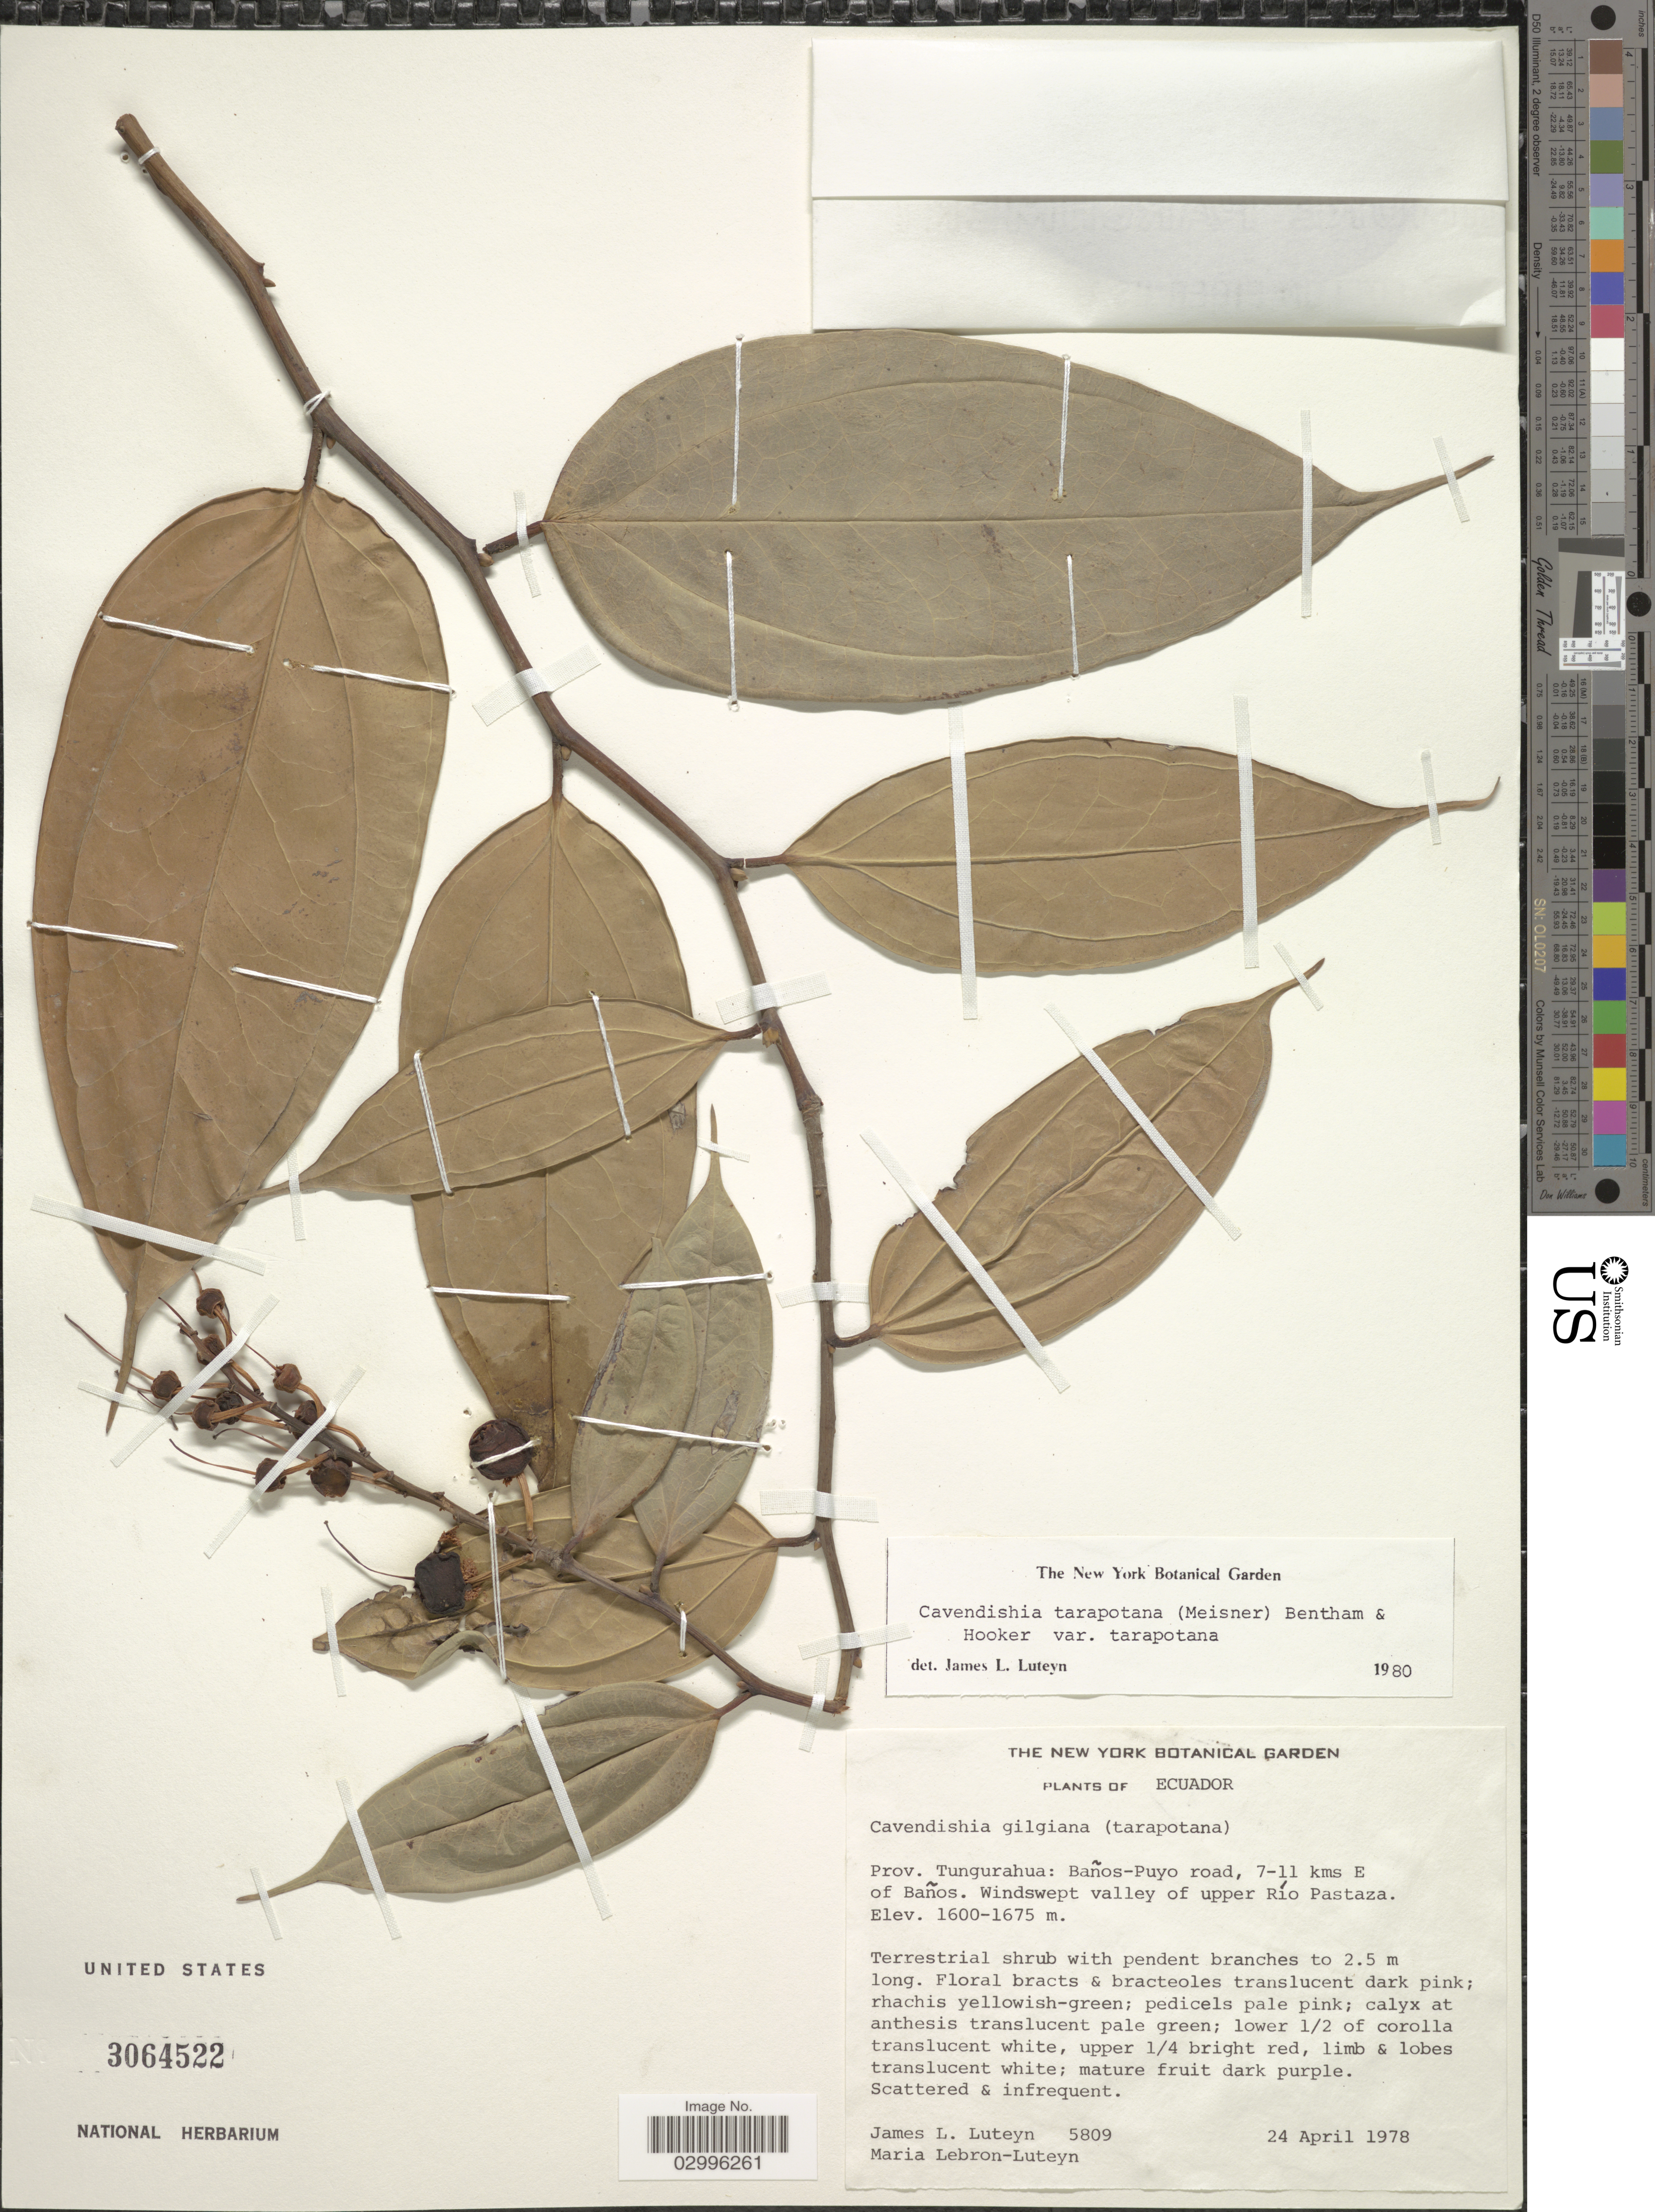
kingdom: Plantae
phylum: Tracheophyta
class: Magnoliopsida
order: Ericales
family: Ericaceae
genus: Cavendishia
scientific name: Cavendishia tarapotana var. tarapotana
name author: (Meisn.) Benth. & Hook.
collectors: J. L. Luteyn & M. L. Lebrón-Luteyn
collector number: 5809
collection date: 1978-04-24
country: Ecuador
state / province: Tungurahua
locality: Baños-Puyo road, 7-11 kms E of Baños. Windswept valley of upper Río Pastaza.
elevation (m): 1600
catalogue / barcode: US 3064522